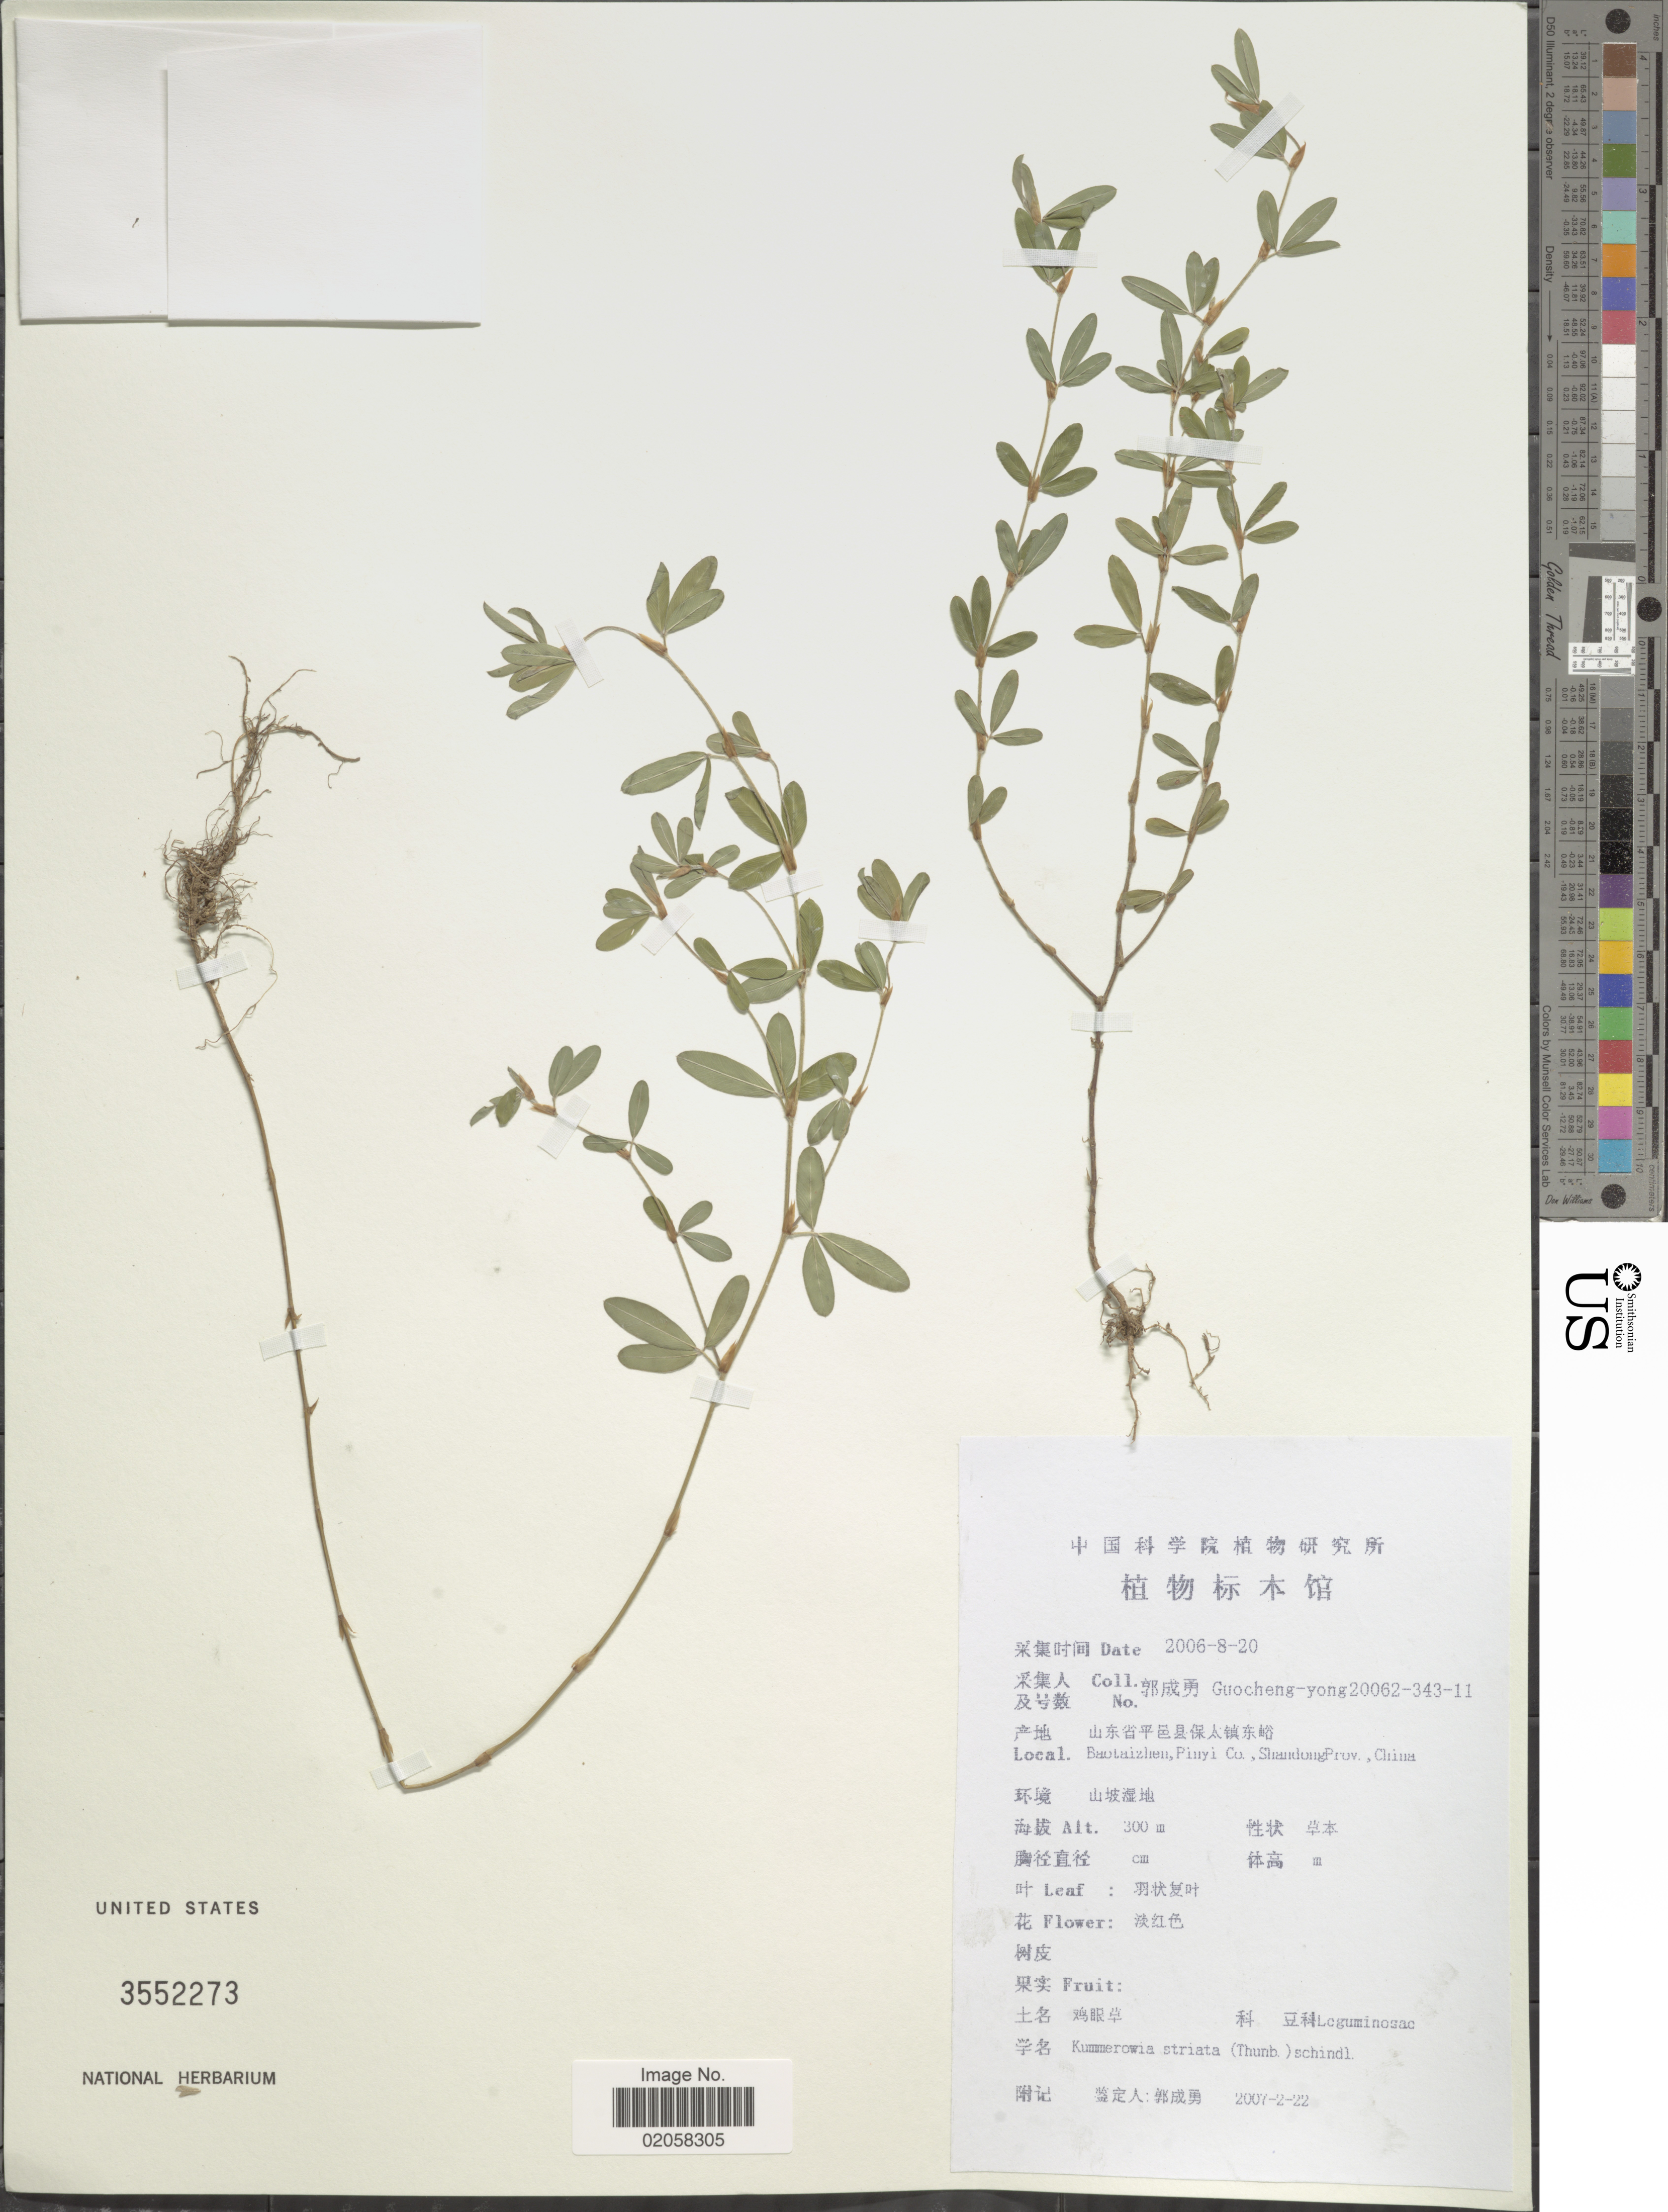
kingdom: Plantae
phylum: Tracheophyta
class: Magnoliopsida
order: Fabales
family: Fabaceae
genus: Kummerowia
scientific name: Kummerowia striata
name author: (Thunb.) Schindl.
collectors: Guo cheng-yong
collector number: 20062-343-11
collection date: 2006-08-20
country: China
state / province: Shandong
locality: Baotaizhen, Pinyi Co.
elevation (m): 300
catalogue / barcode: US 3552273